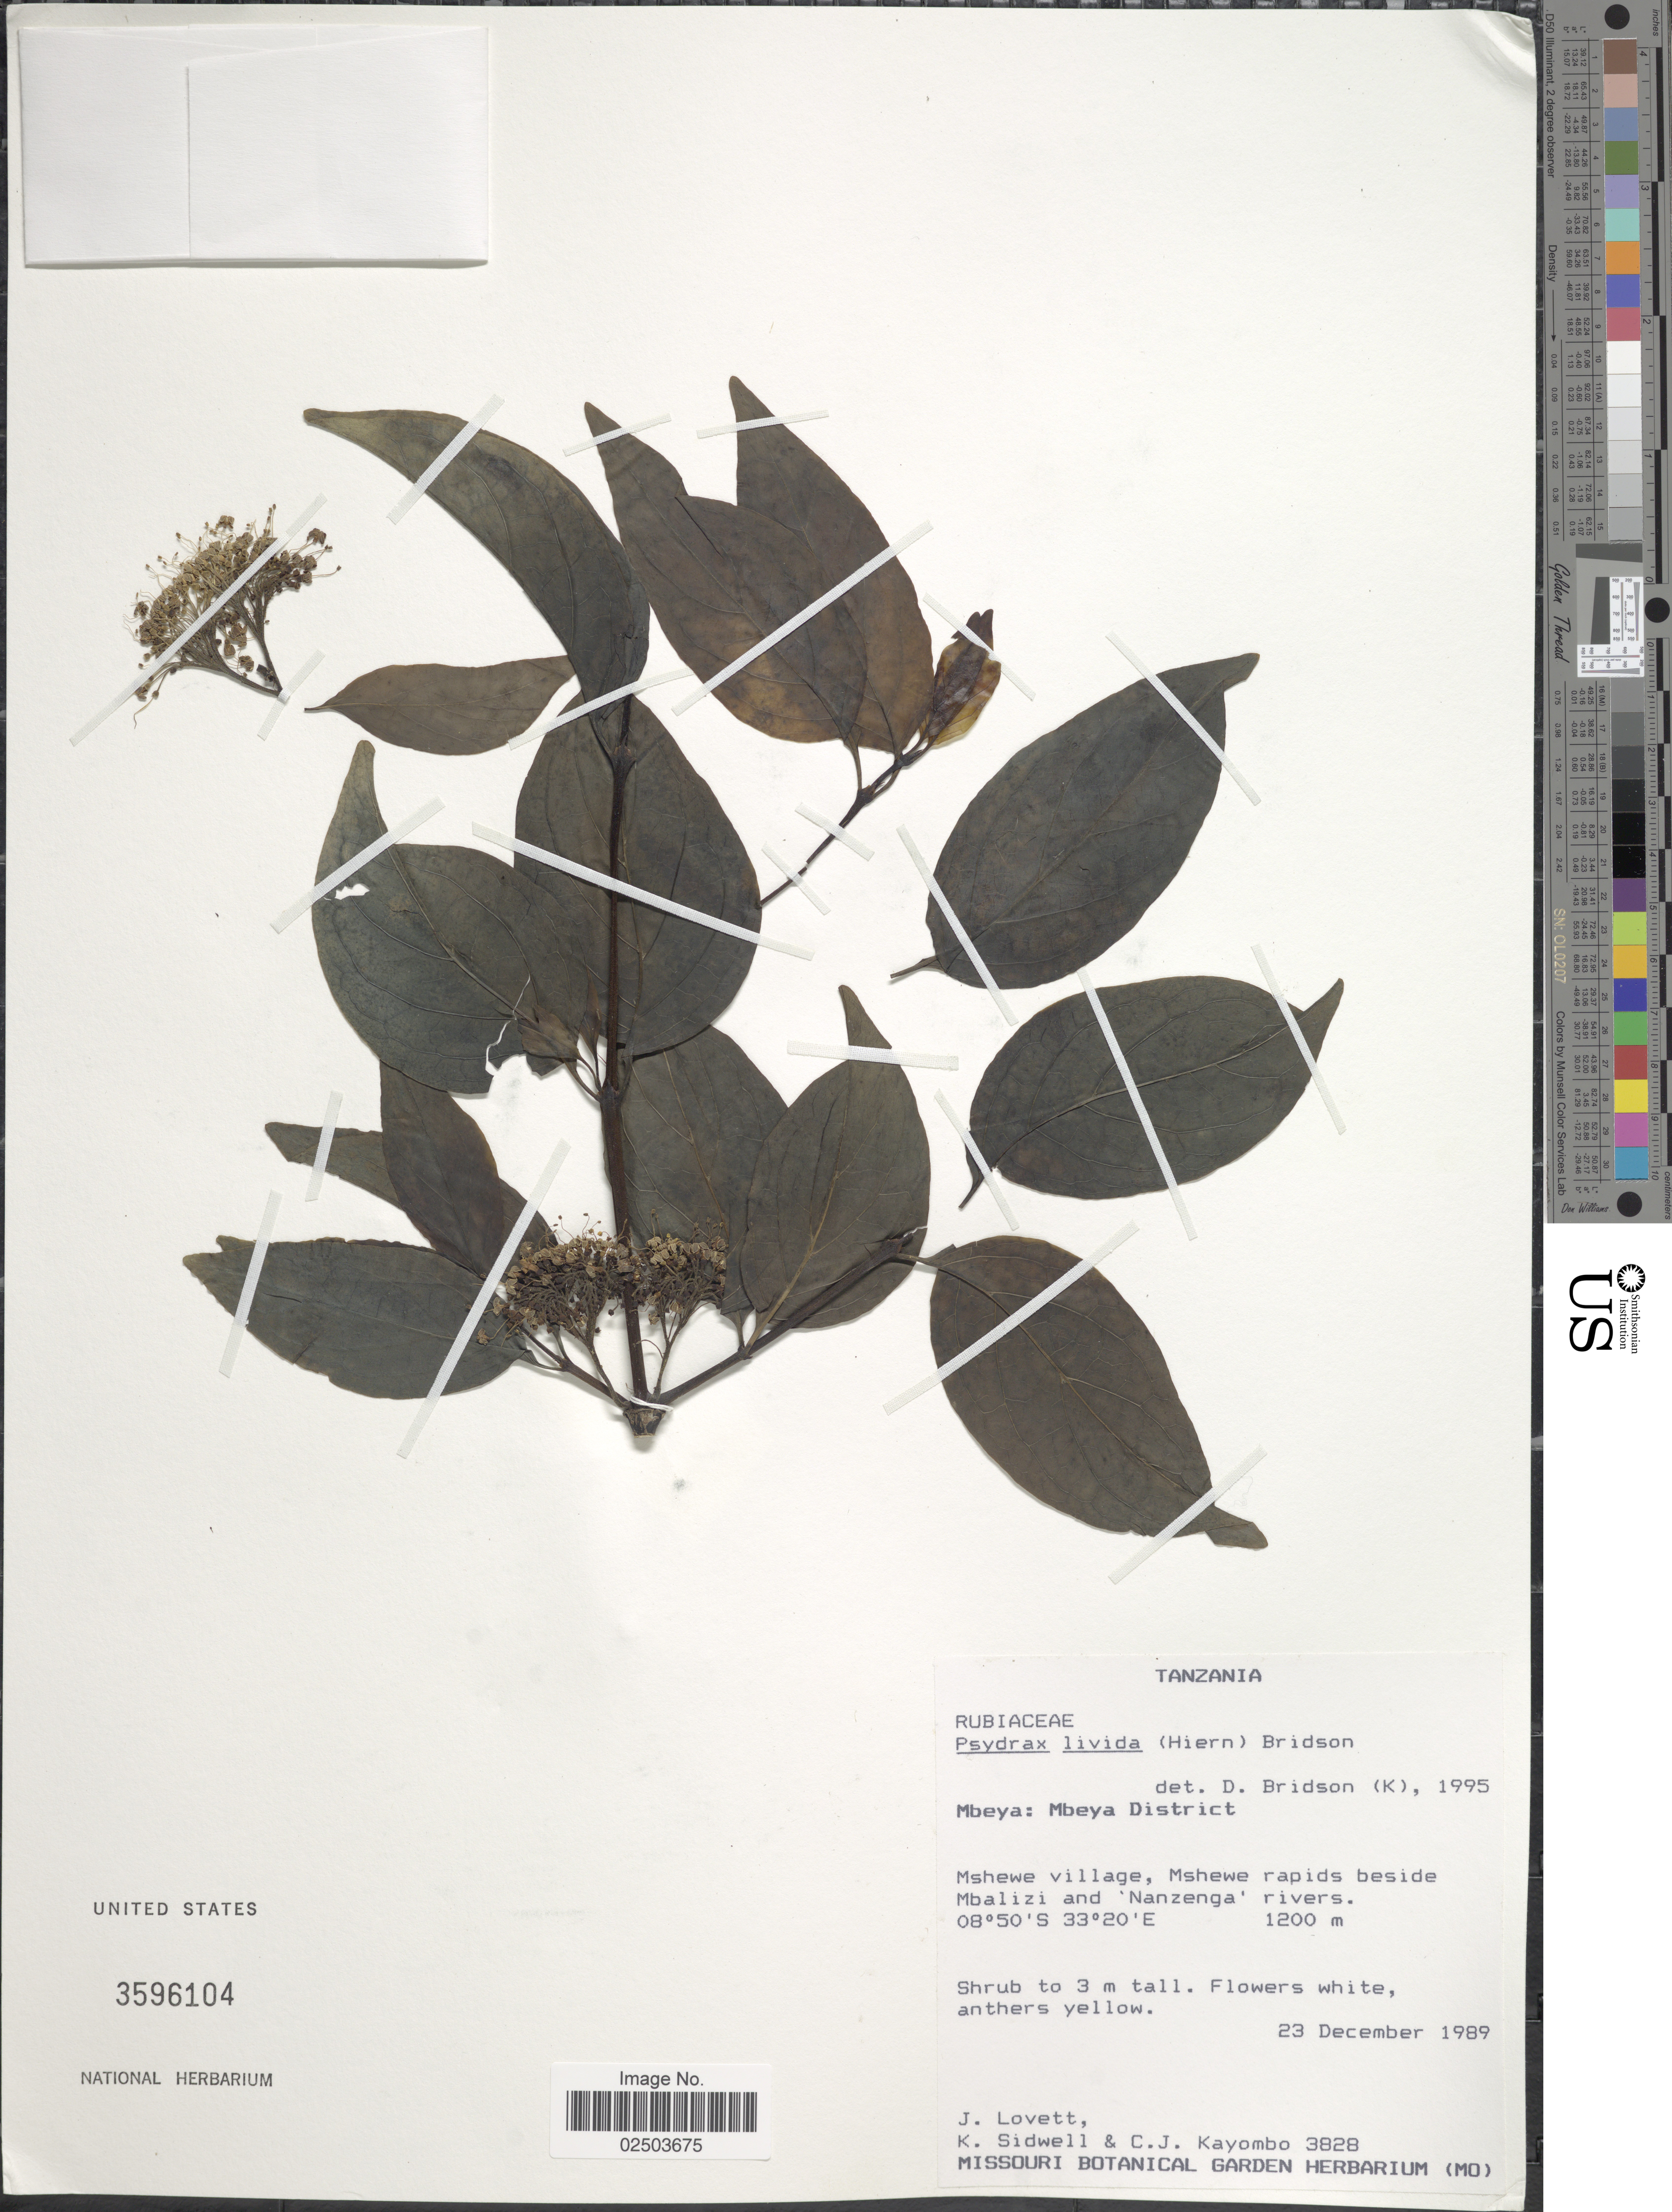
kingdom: Plantae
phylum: Tracheophyta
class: Magnoliopsida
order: Gentianales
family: Rubiaceae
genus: Psydrax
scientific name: Psydrax livida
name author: (Hiern) Bridson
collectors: J. Lovett, K. Sidwell & C. Kayombo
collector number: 3828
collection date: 1989-12-23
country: Tanzania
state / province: Mbeya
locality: Mbeya District. Mshewe village, Mshewe rapids beside Mbalizi and 'Nanzenga' rivers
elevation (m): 1200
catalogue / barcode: US 3596104